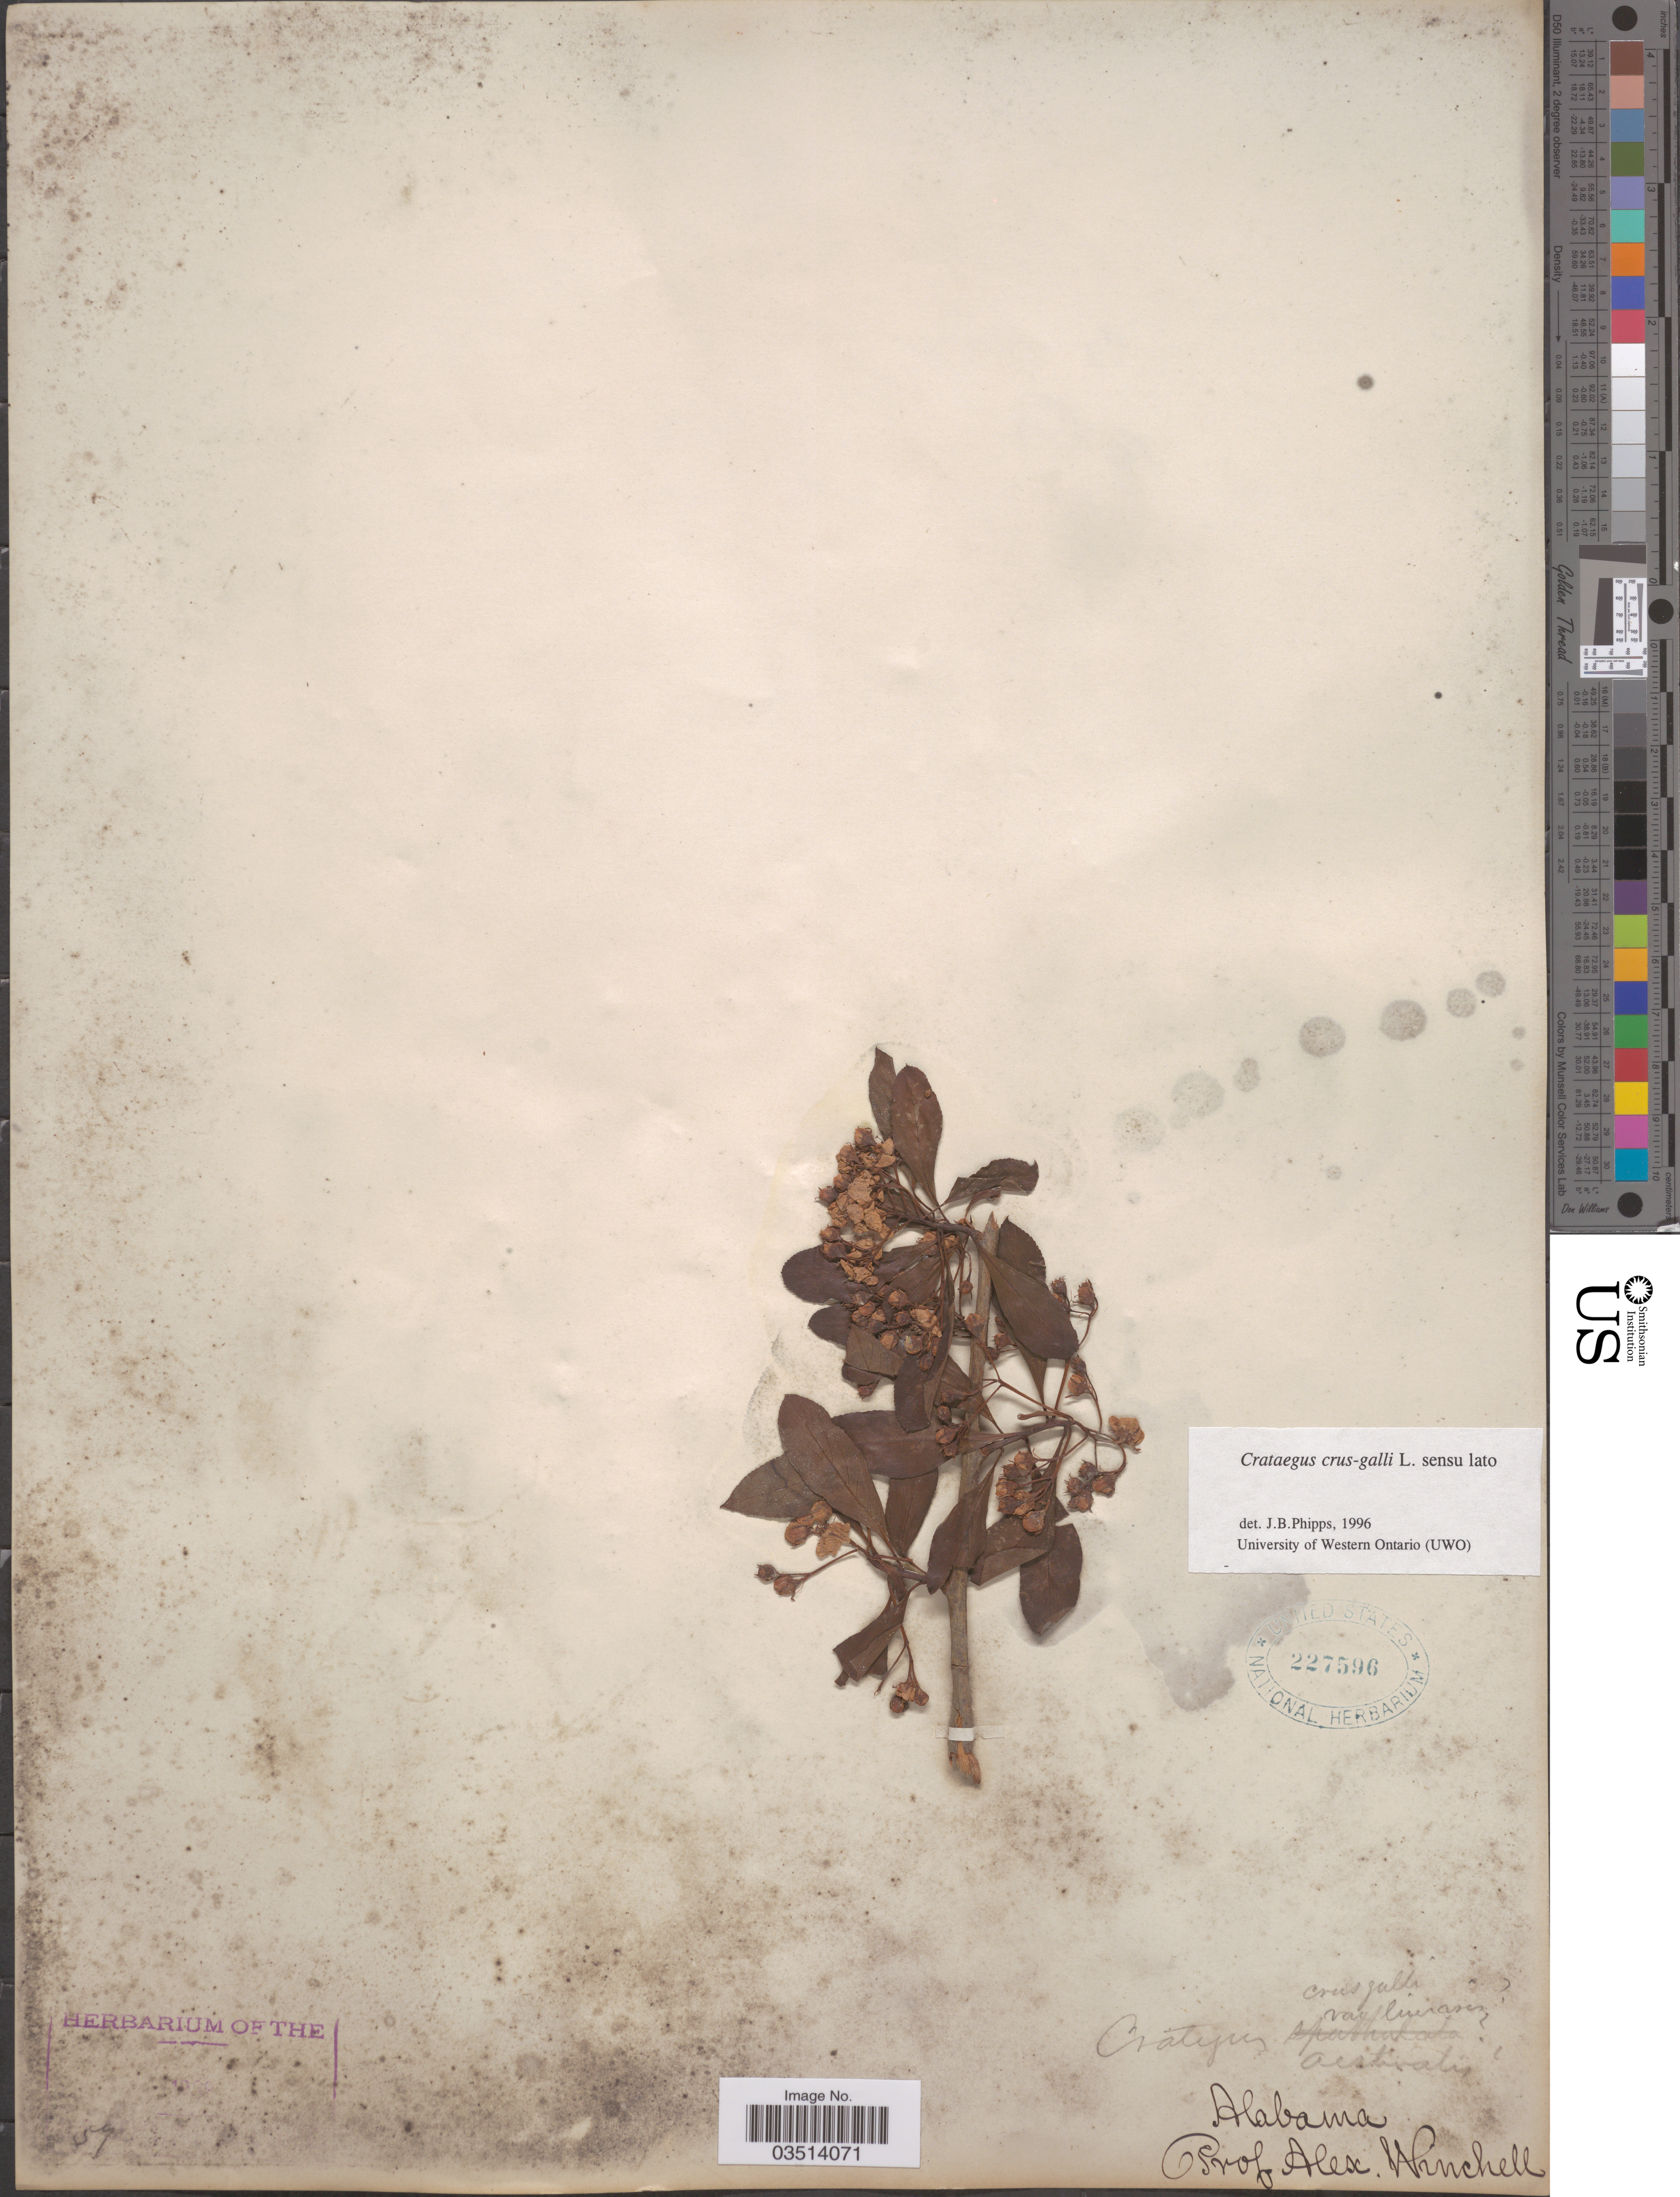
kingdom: Plantae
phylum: Tracheophyta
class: Magnoliopsida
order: Rosales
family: Rosaceae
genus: Crataegus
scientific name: Crataegus crus-galli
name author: L.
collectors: A. Winchell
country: United States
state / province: Alabama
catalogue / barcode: US 227596